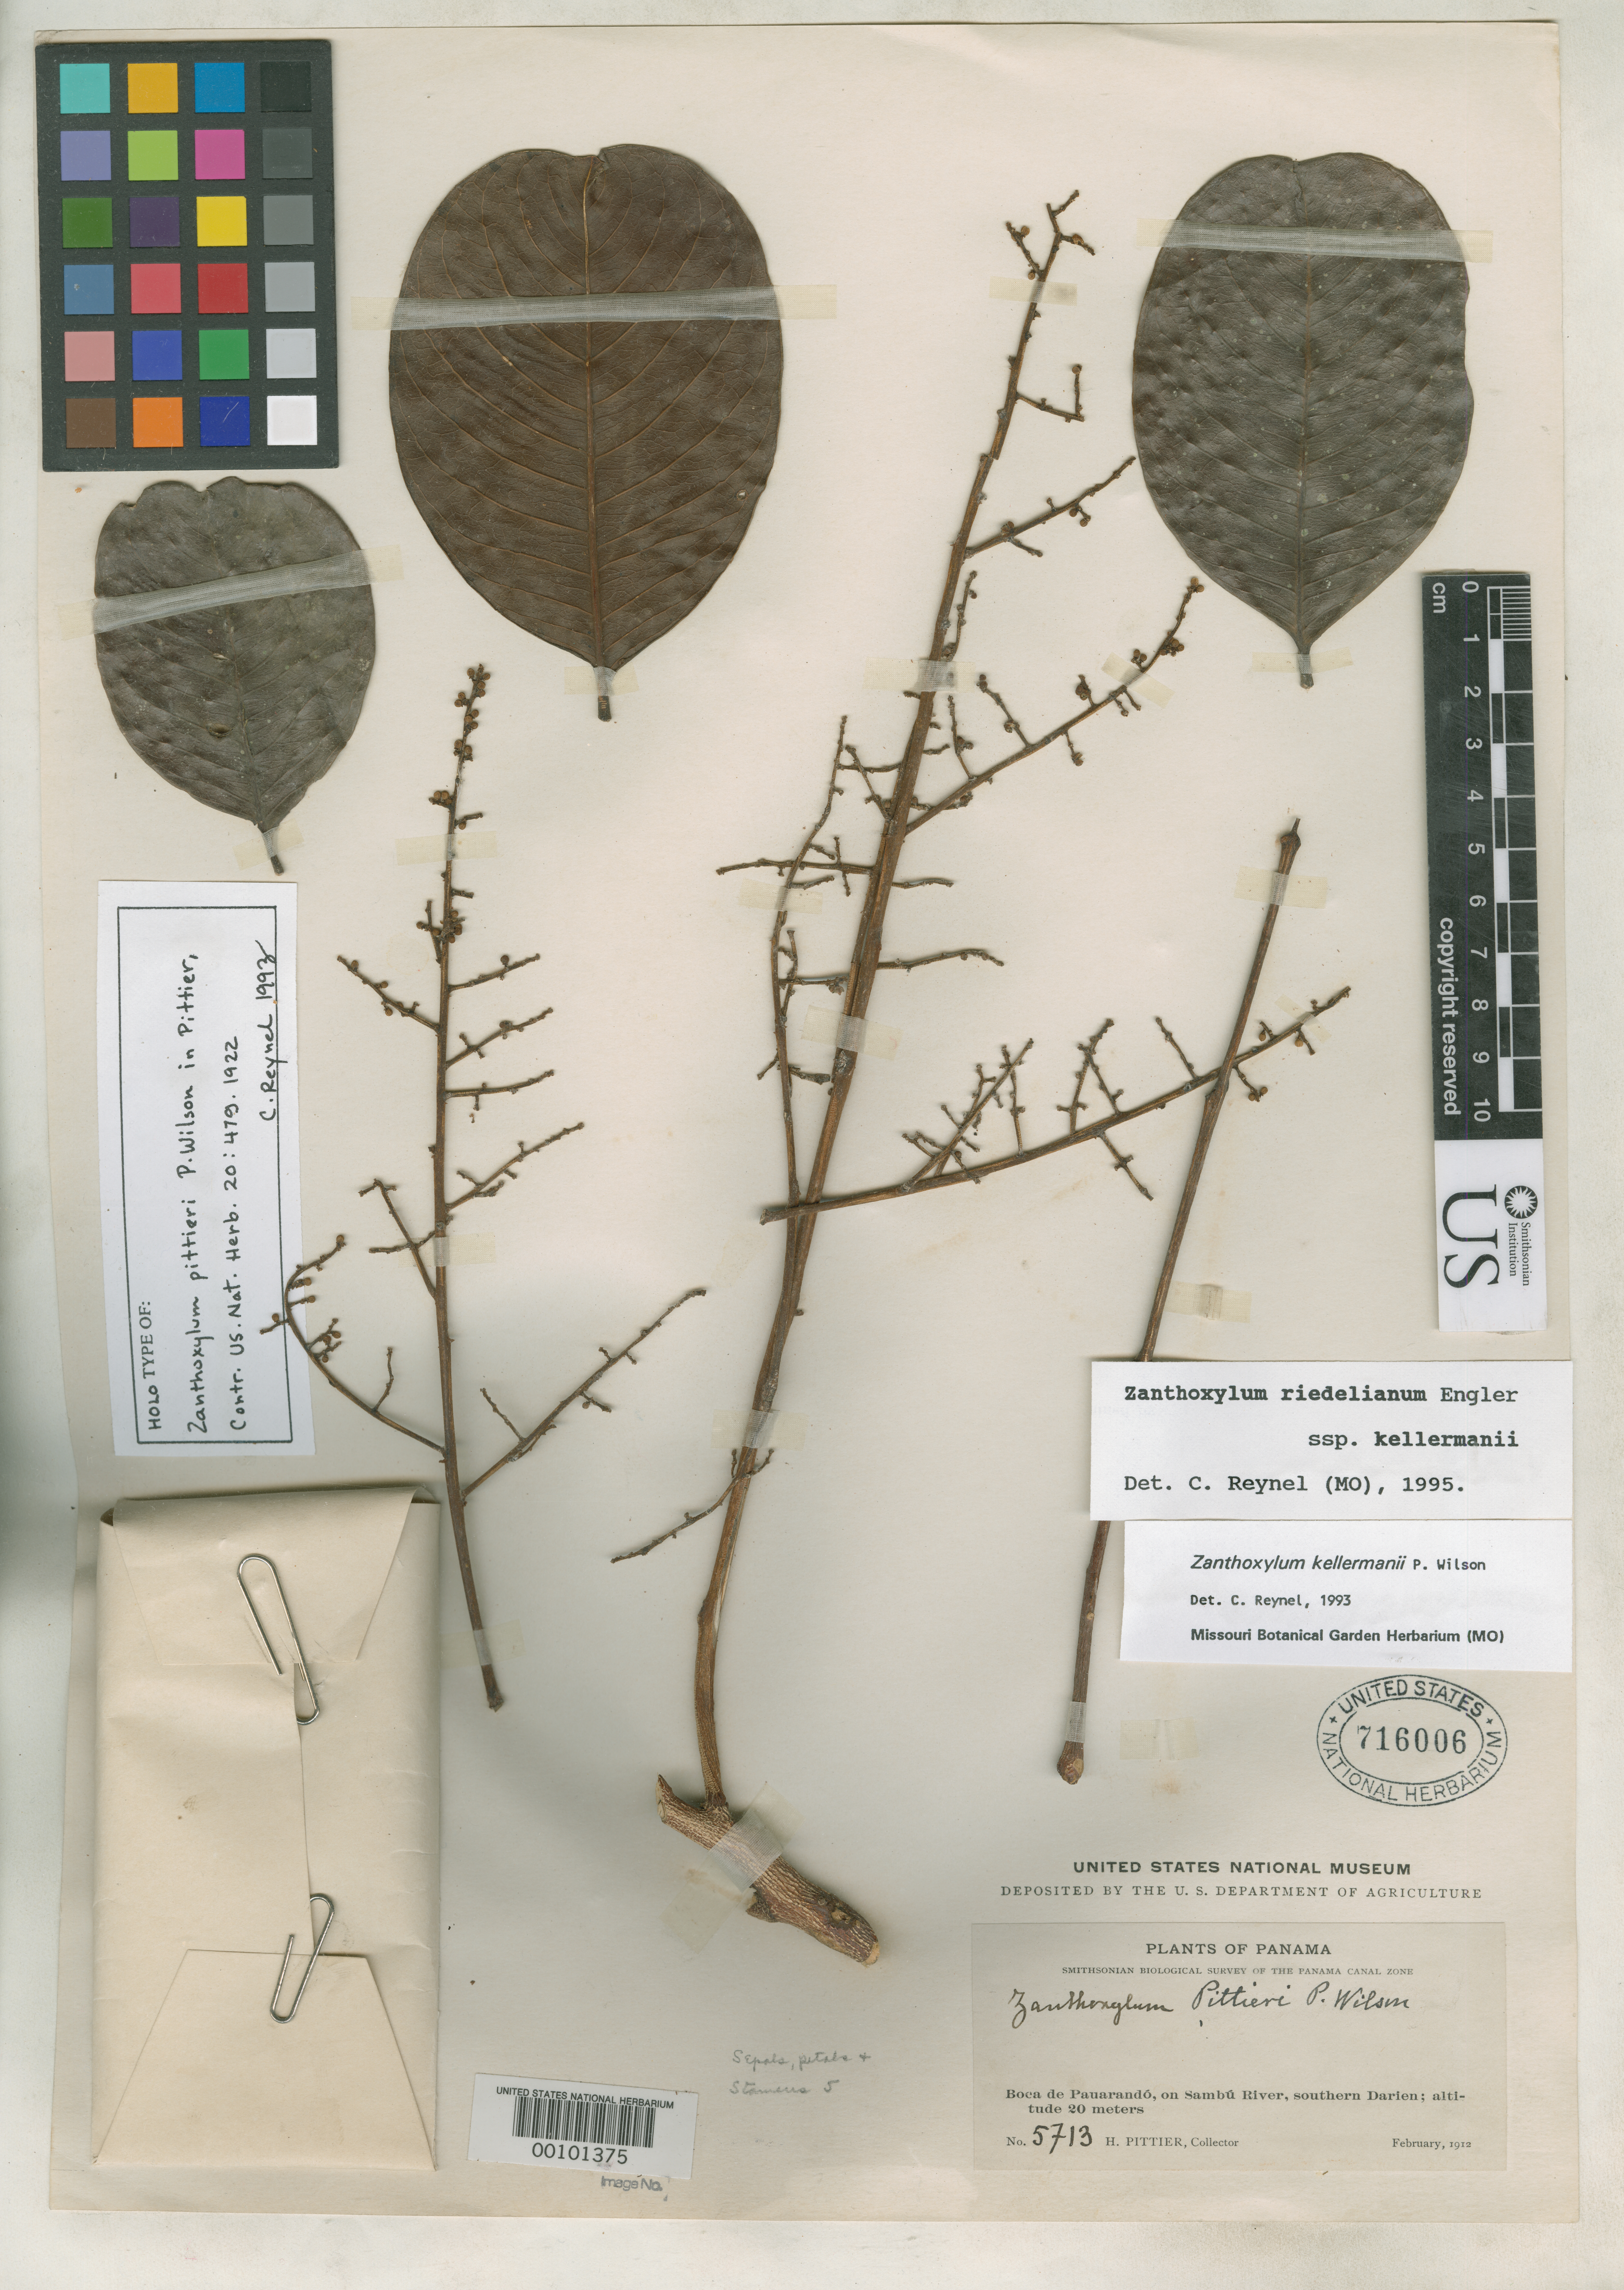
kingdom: Plantae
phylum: Tracheophyta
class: Magnoliopsida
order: Sapindales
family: Rutaceae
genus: Zanthoxylum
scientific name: Zanthoxylum pittieri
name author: P. Wilson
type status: Holotype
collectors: H. F. Pittier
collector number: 5713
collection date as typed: Feb 1912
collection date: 1912-02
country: Panama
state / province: Darién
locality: Boca de Pauarando, on Sambu River.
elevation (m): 20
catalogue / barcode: US 716006